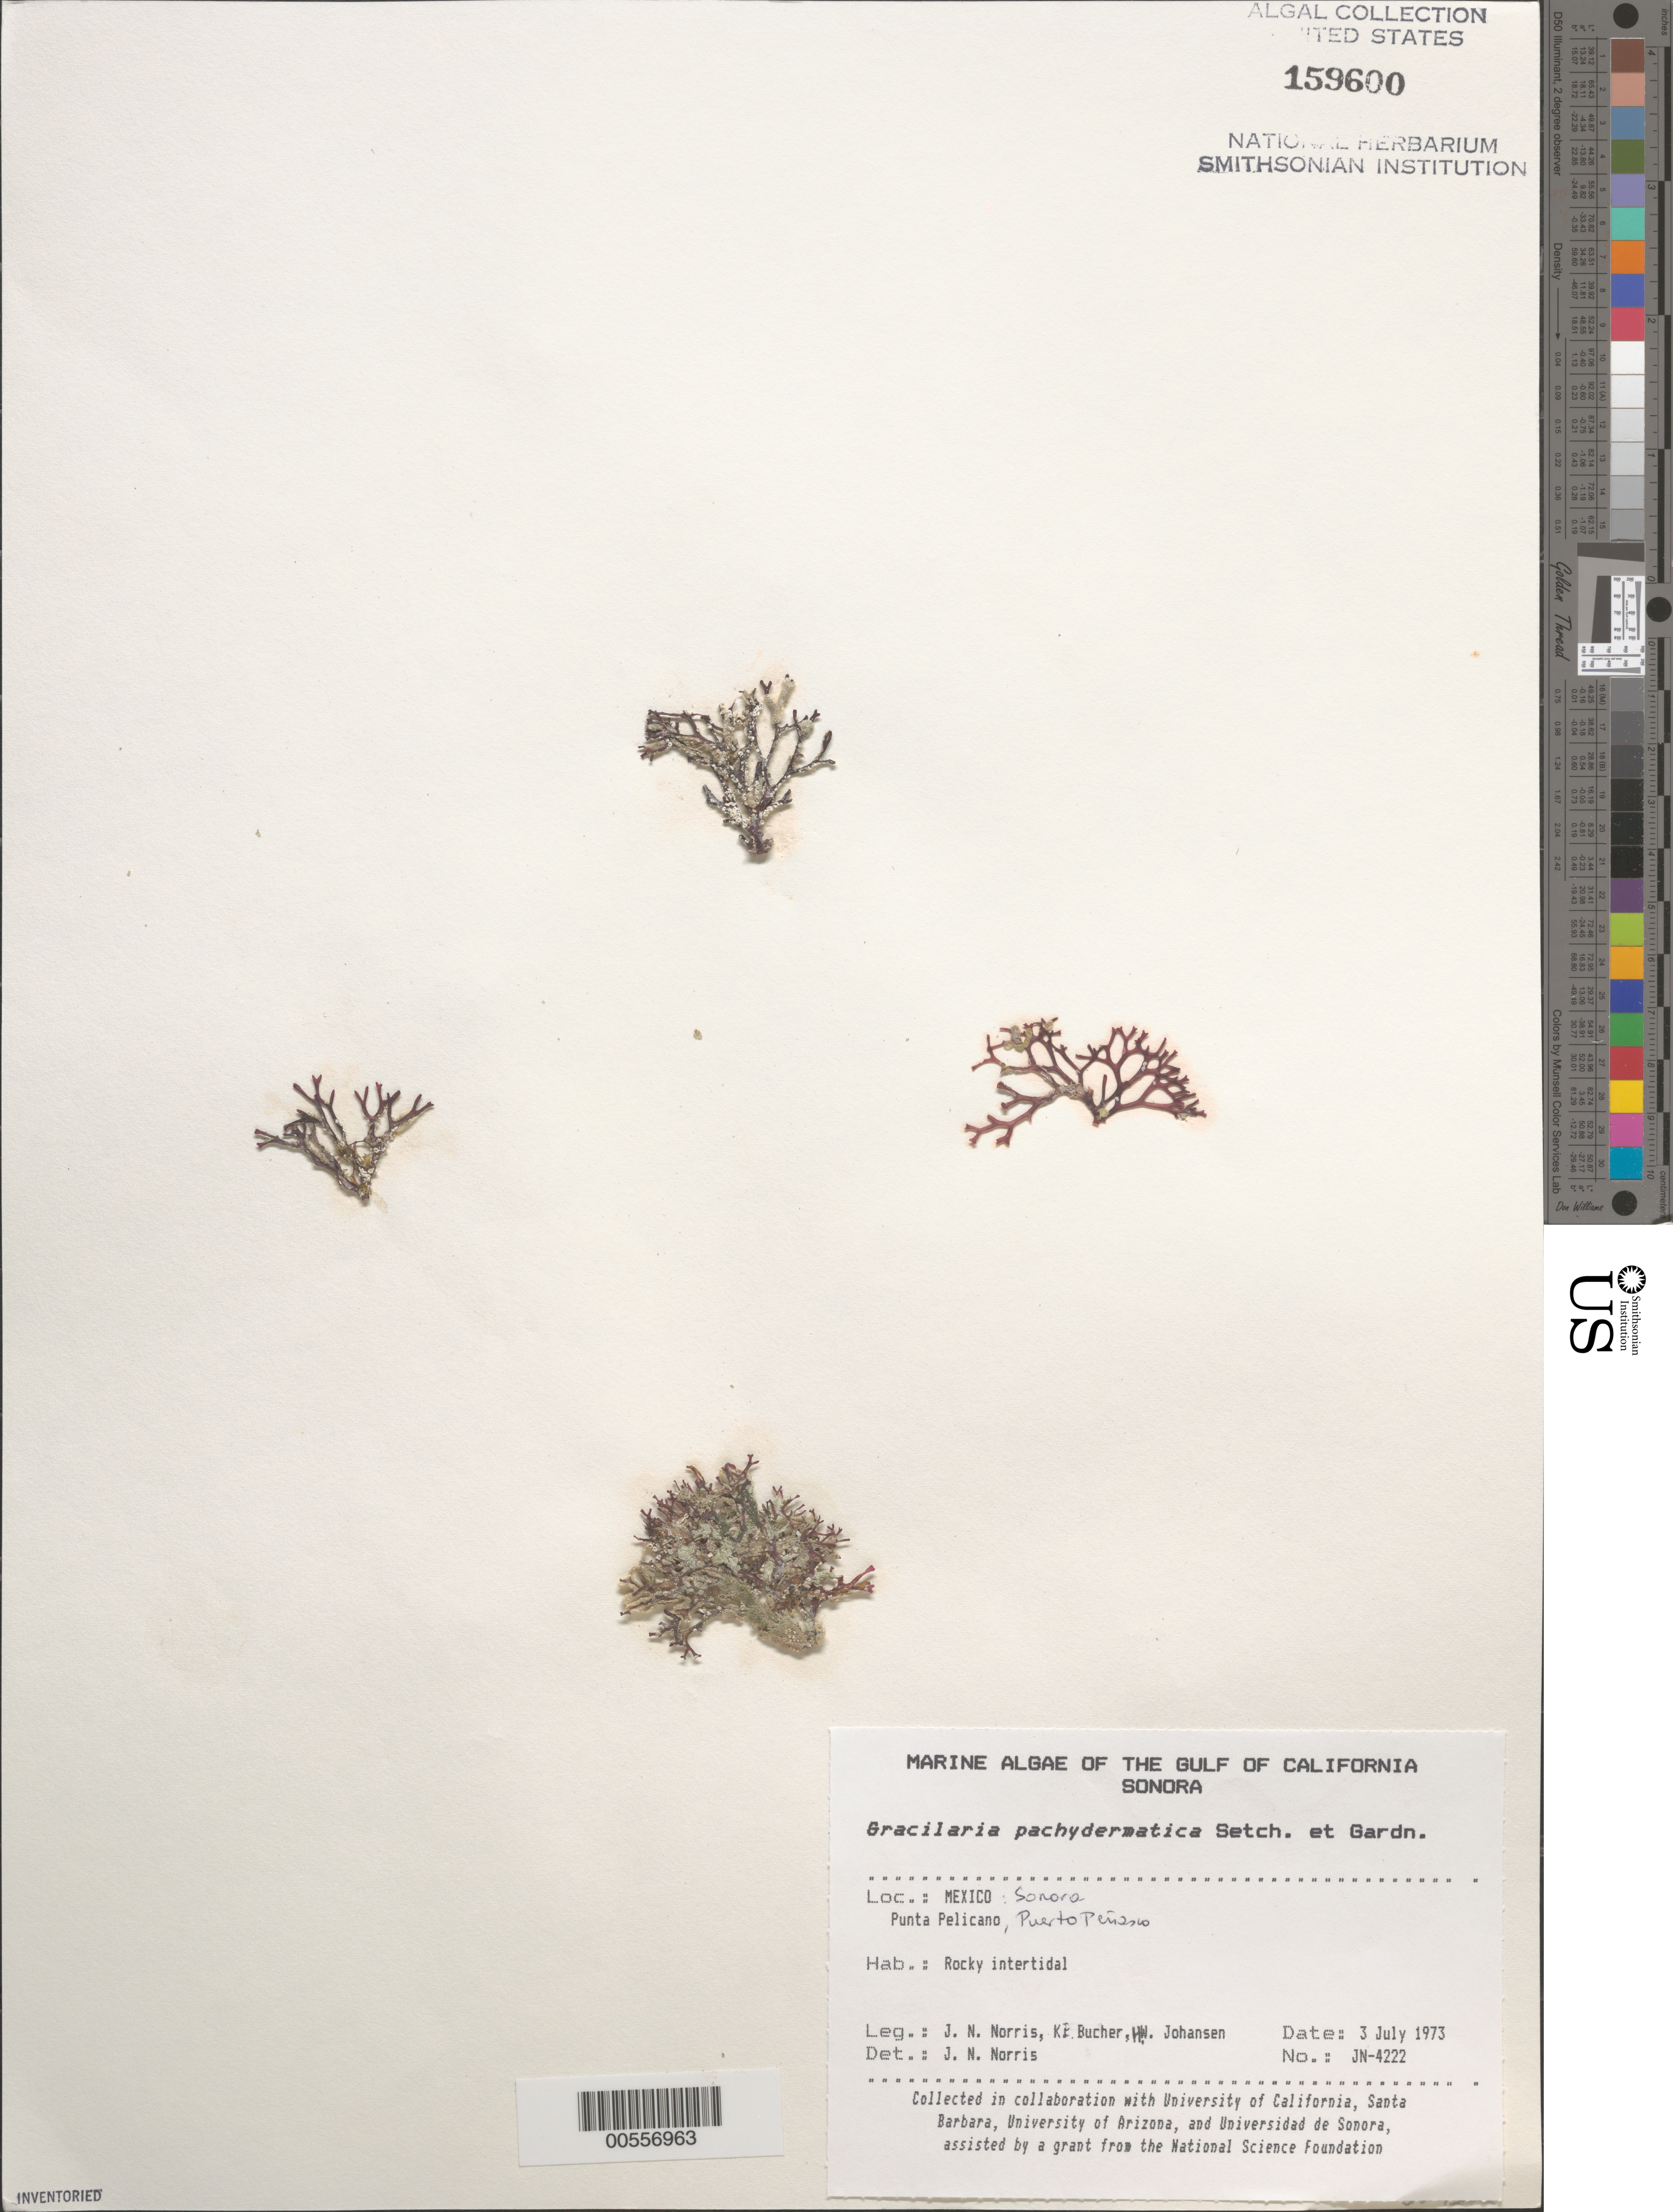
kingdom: Plantae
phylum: Rhodophyta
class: Florideophyceae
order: Gracilariales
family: Gracilariaceae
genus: Gracilaria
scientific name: Gracilaria pachydermatica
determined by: Norris, James N.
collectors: J. N. Norris, K. E. Bucher & H. Johansen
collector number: JN-4222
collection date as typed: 03 Jul 1973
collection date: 1973-07-03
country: Mexico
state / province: Sonora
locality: Punta Pelicano, Puerto Penasco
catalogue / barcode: US 159600